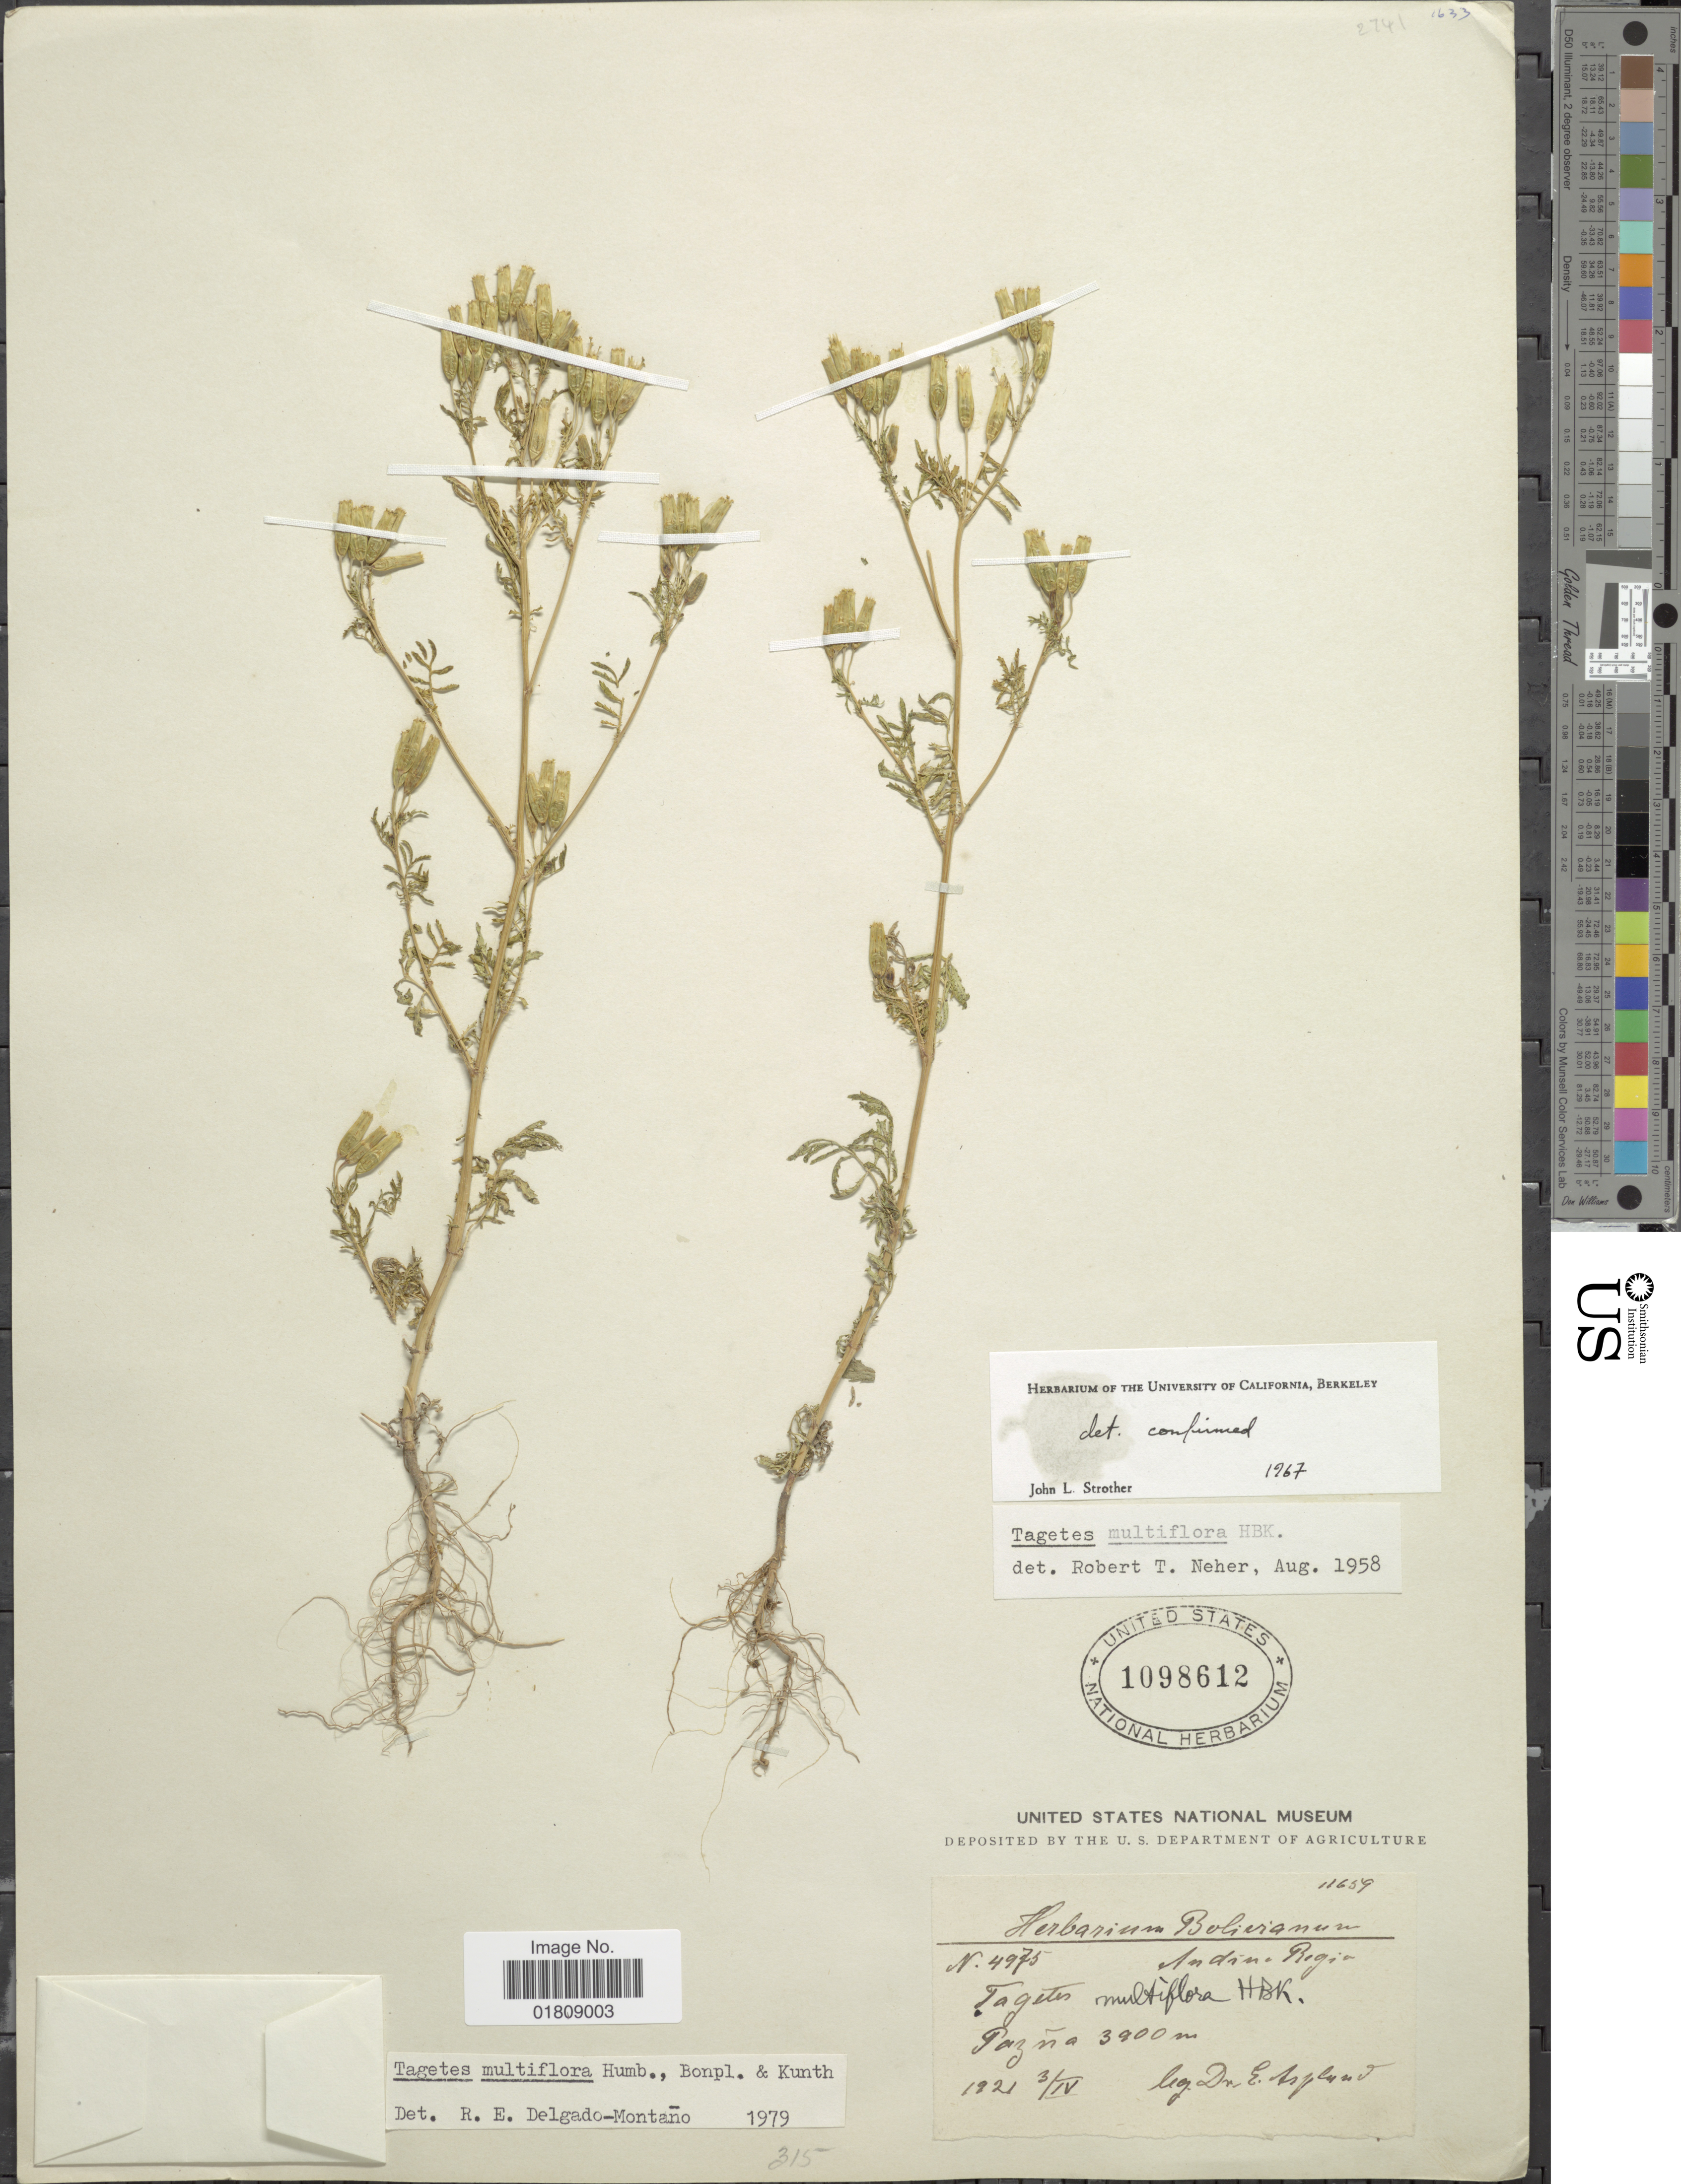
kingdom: Plantae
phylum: Tracheophyta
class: Magnoliopsida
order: Asterales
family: Asteraceae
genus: Tagetes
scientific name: Tagetes multiflora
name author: Kunth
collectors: E. Asplund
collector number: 4975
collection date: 1921-04-03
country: Bolivia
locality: Paz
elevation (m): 3900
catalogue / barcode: US 1098612